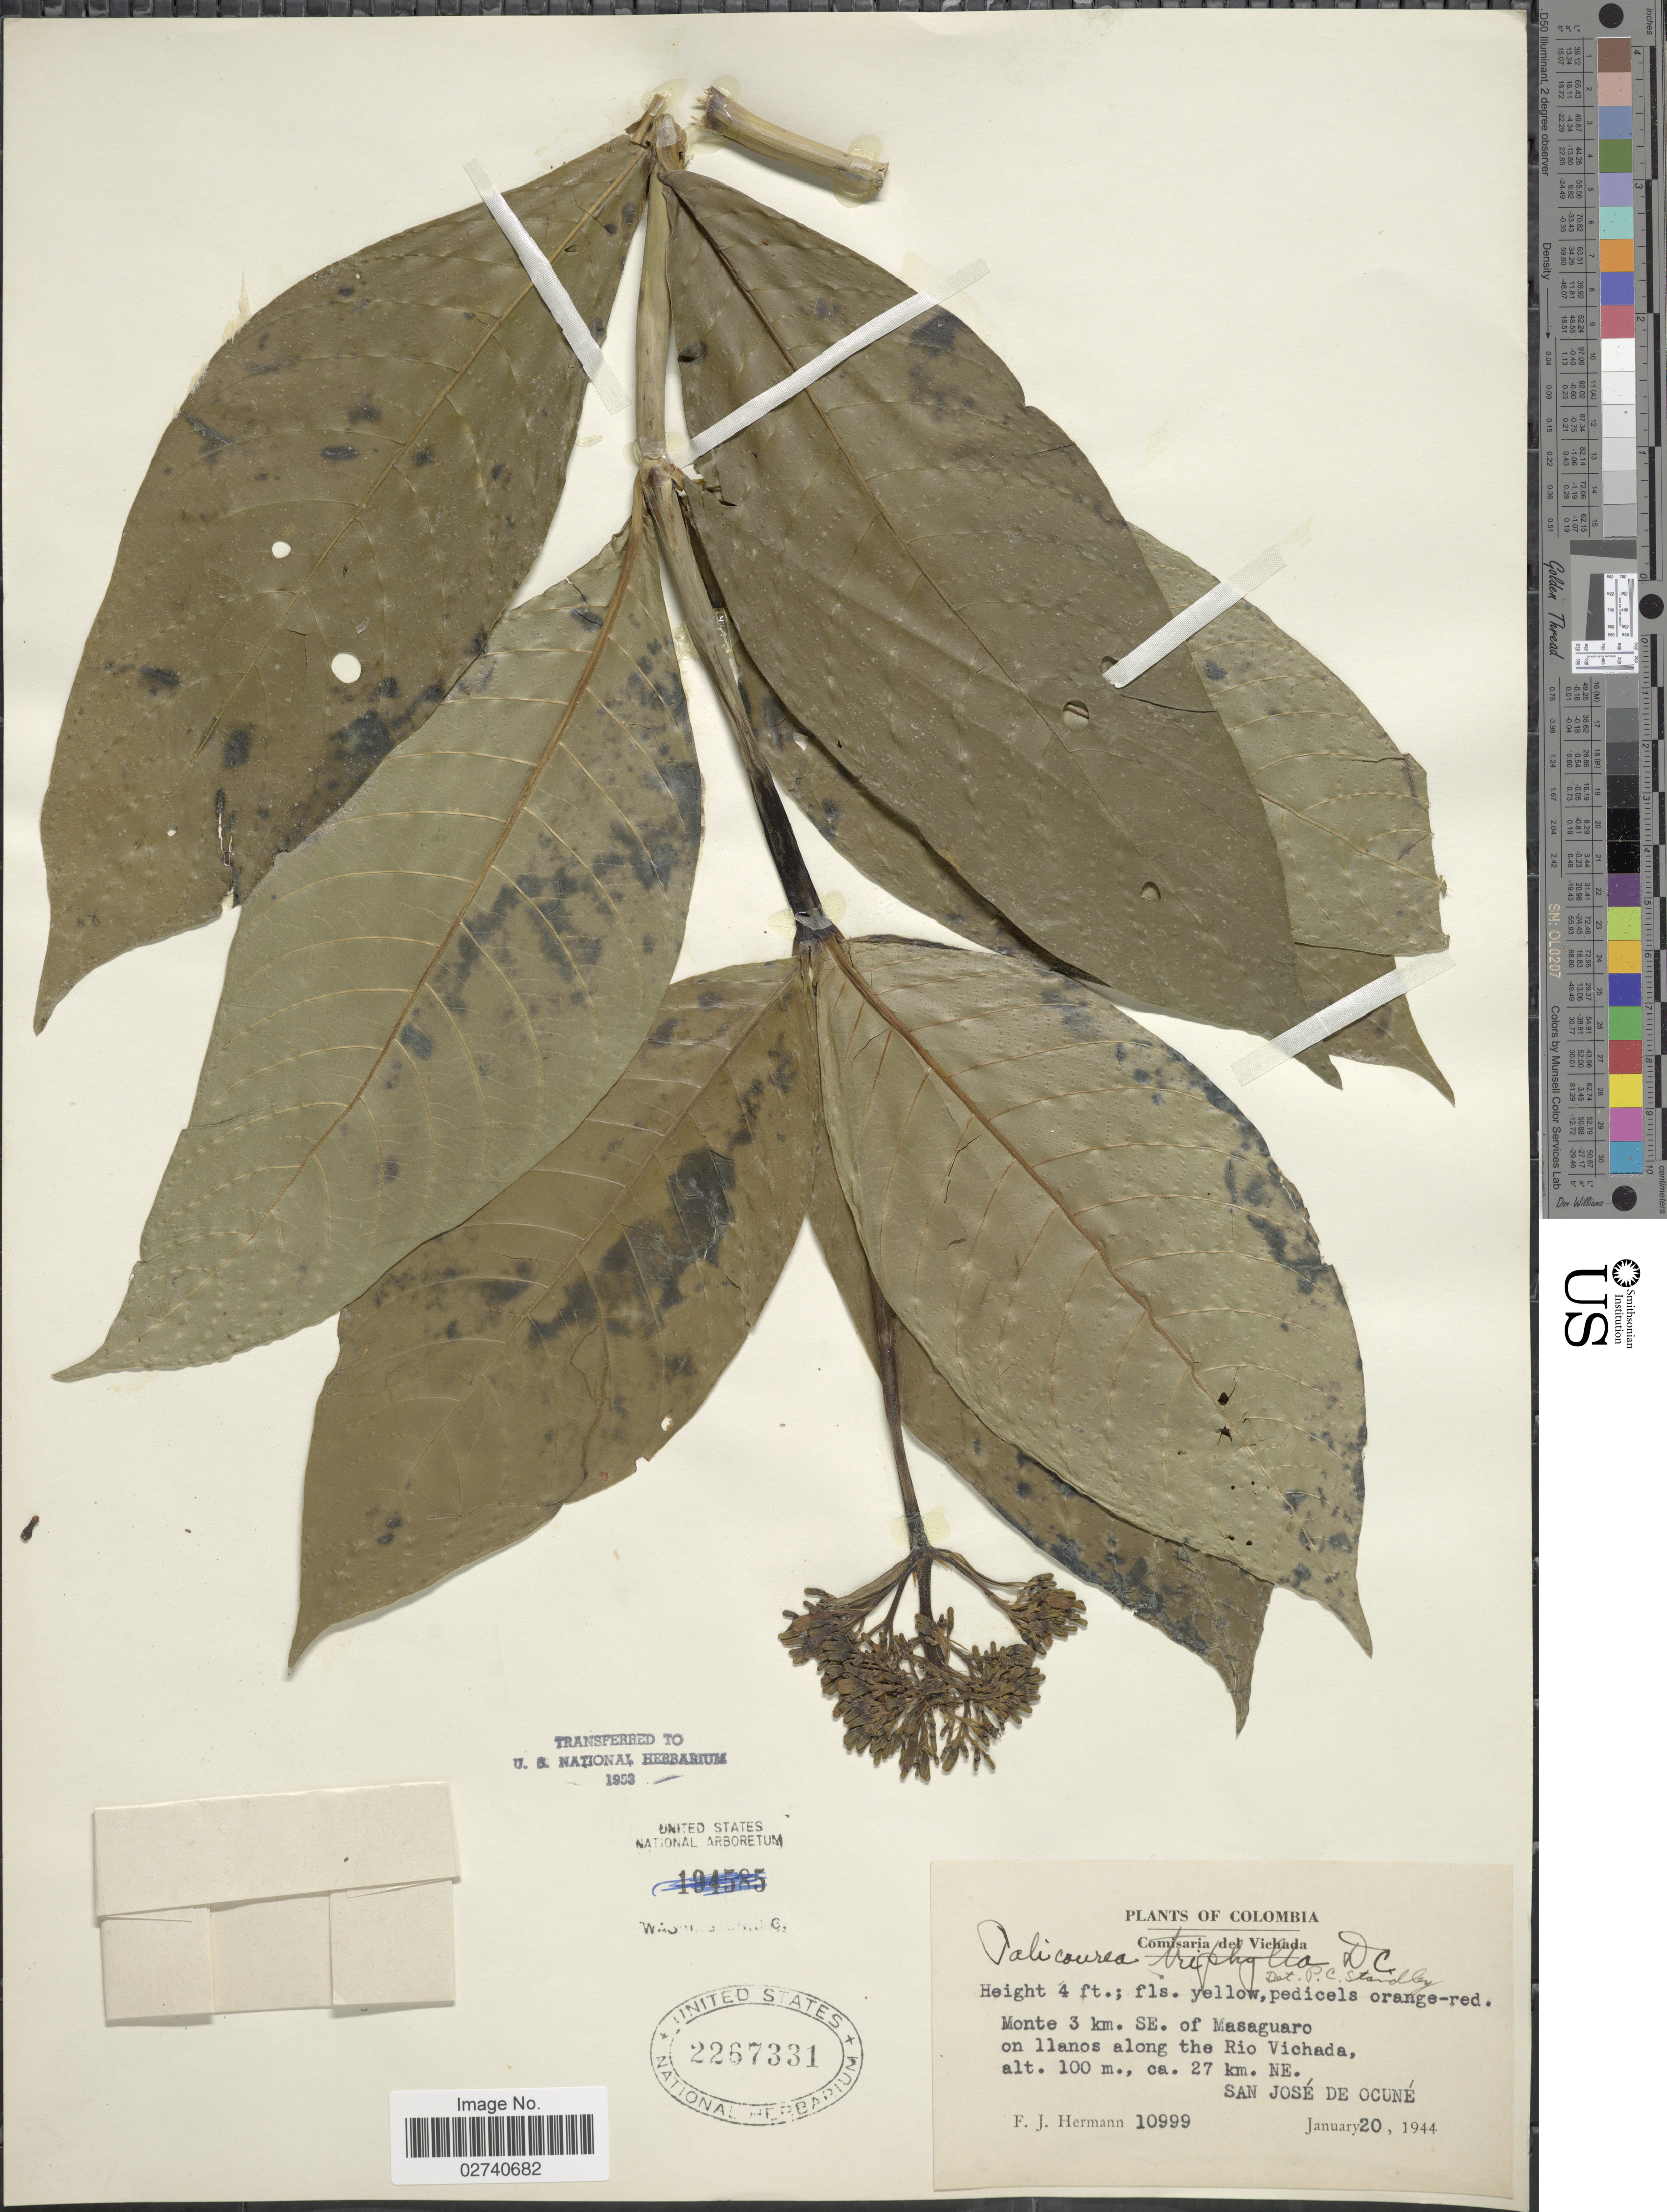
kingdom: Plantae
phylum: Tracheophyta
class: Magnoliopsida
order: Gentianales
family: Rubiaceae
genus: Palicourea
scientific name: Palicourea triphylla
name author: DC.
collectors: F. J. Hermann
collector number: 10999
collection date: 1944-01-20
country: Colombia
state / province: Vichada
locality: Comisaria del Vichada. Monte 3 km. SE. of Masaguaro. on llanos along the Rio Vichada ca. 27 km NE San Jose de Ocune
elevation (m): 100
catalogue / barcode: US 2267331